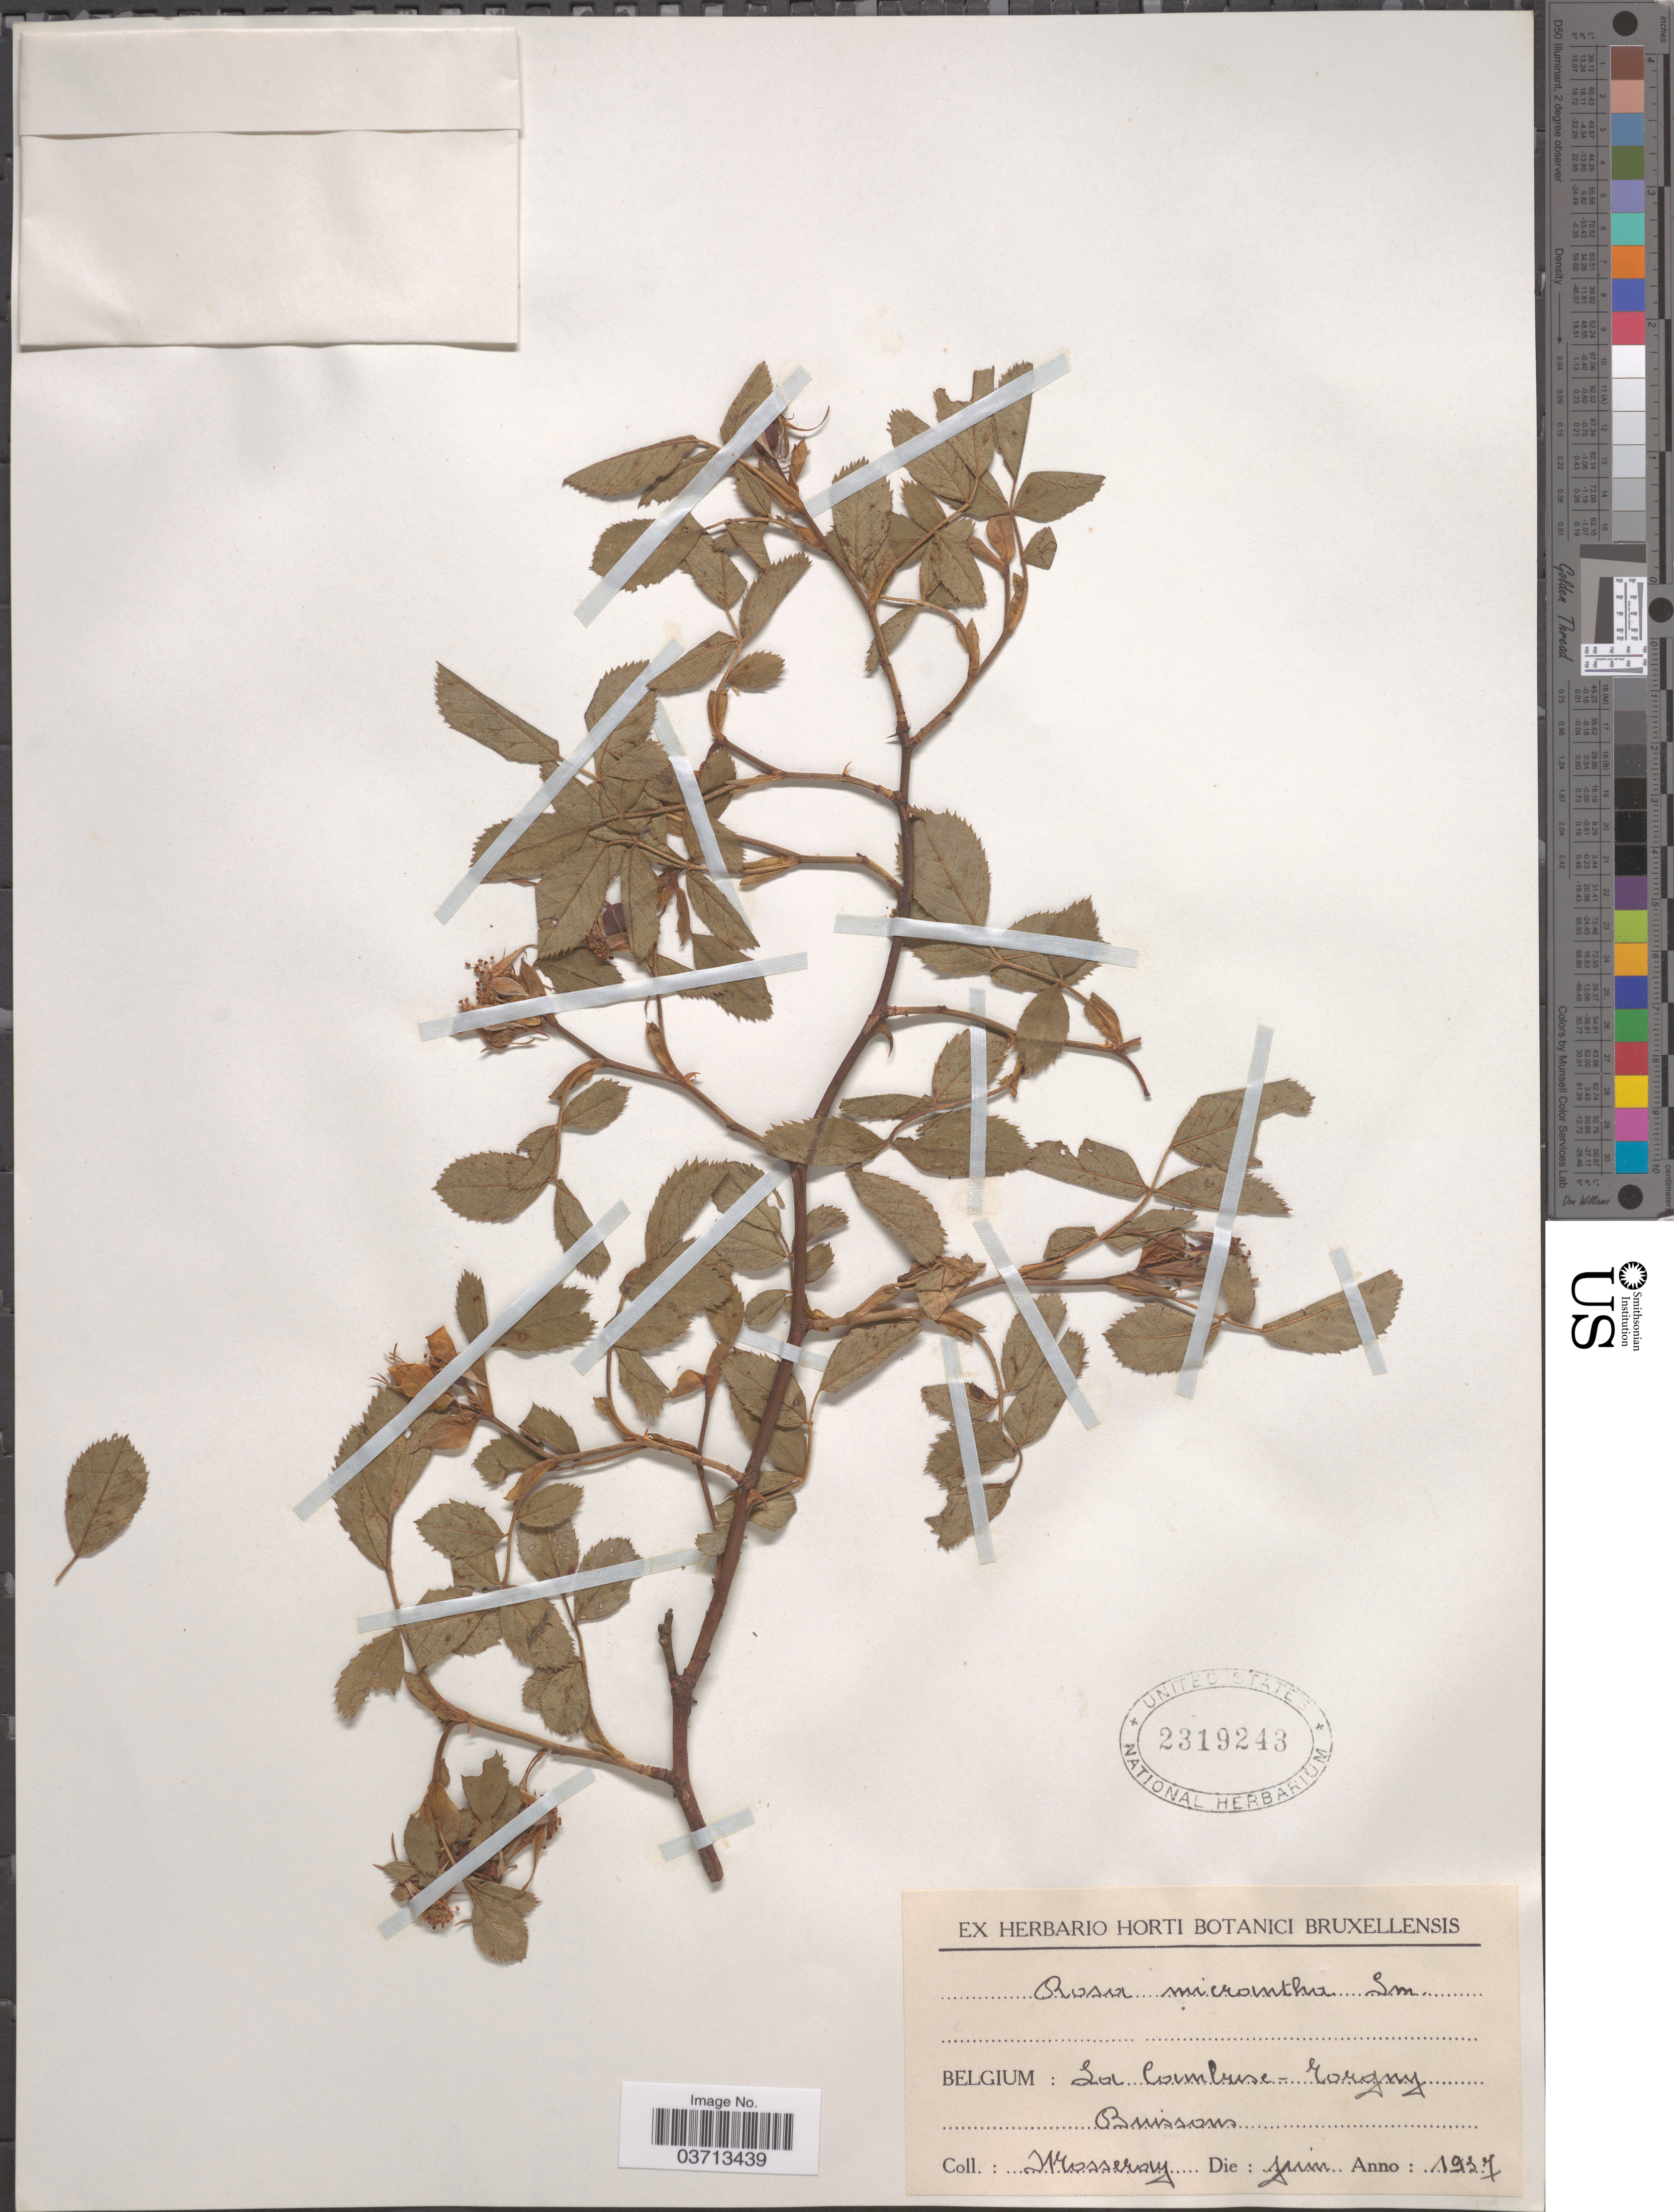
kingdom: Plantae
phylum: Tracheophyta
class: Magnoliopsida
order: Rosales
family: Rosaceae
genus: Rosa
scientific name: Rosa micrantha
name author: Borrer ex Small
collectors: Mosseray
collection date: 1937-06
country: Belgium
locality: La Cambuse - Torgny. Buissons.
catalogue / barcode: US 2319243